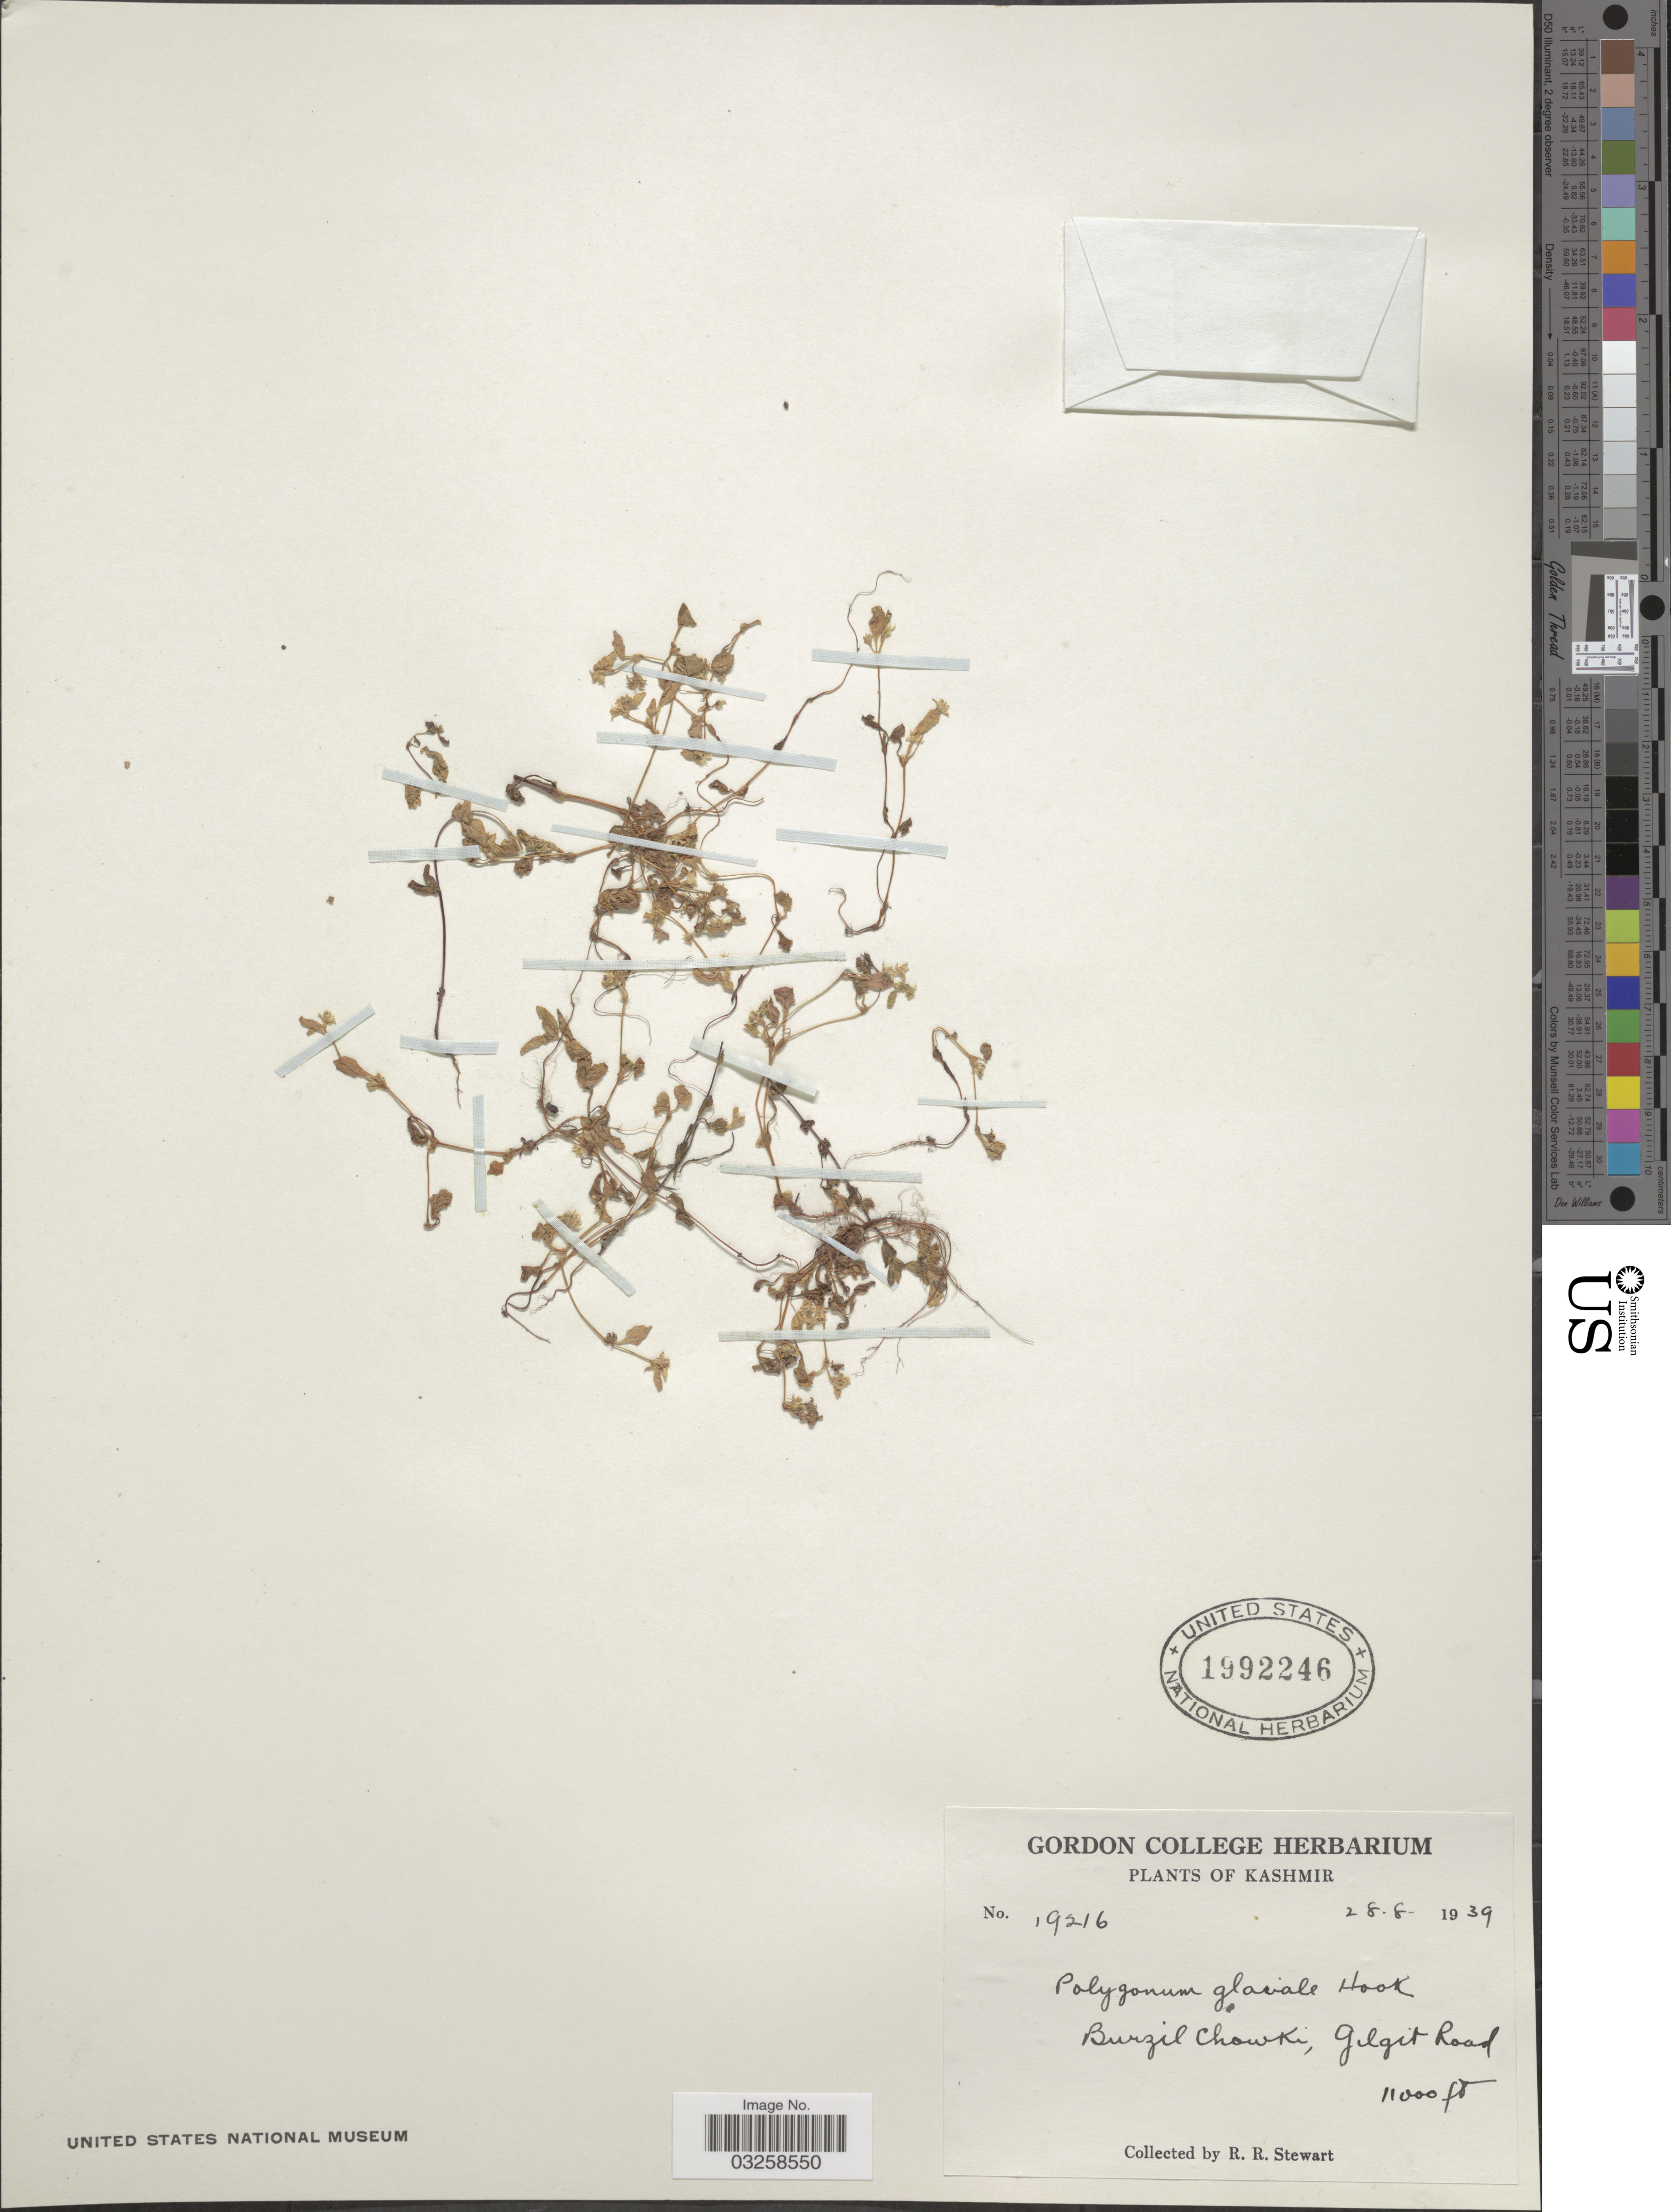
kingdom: Plantae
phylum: Tracheophyta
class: Magnoliopsida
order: Caryophyllales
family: Polygonaceae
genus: Polygonum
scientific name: Polygonum glaciale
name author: (Meisn.) Hook. f.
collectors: R. Stewart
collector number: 19216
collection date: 1939-08-28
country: Pakistan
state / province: Gilgit-Baltistan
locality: Burzil Chowki, Gilgit Road.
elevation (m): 3353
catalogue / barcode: US 1992246